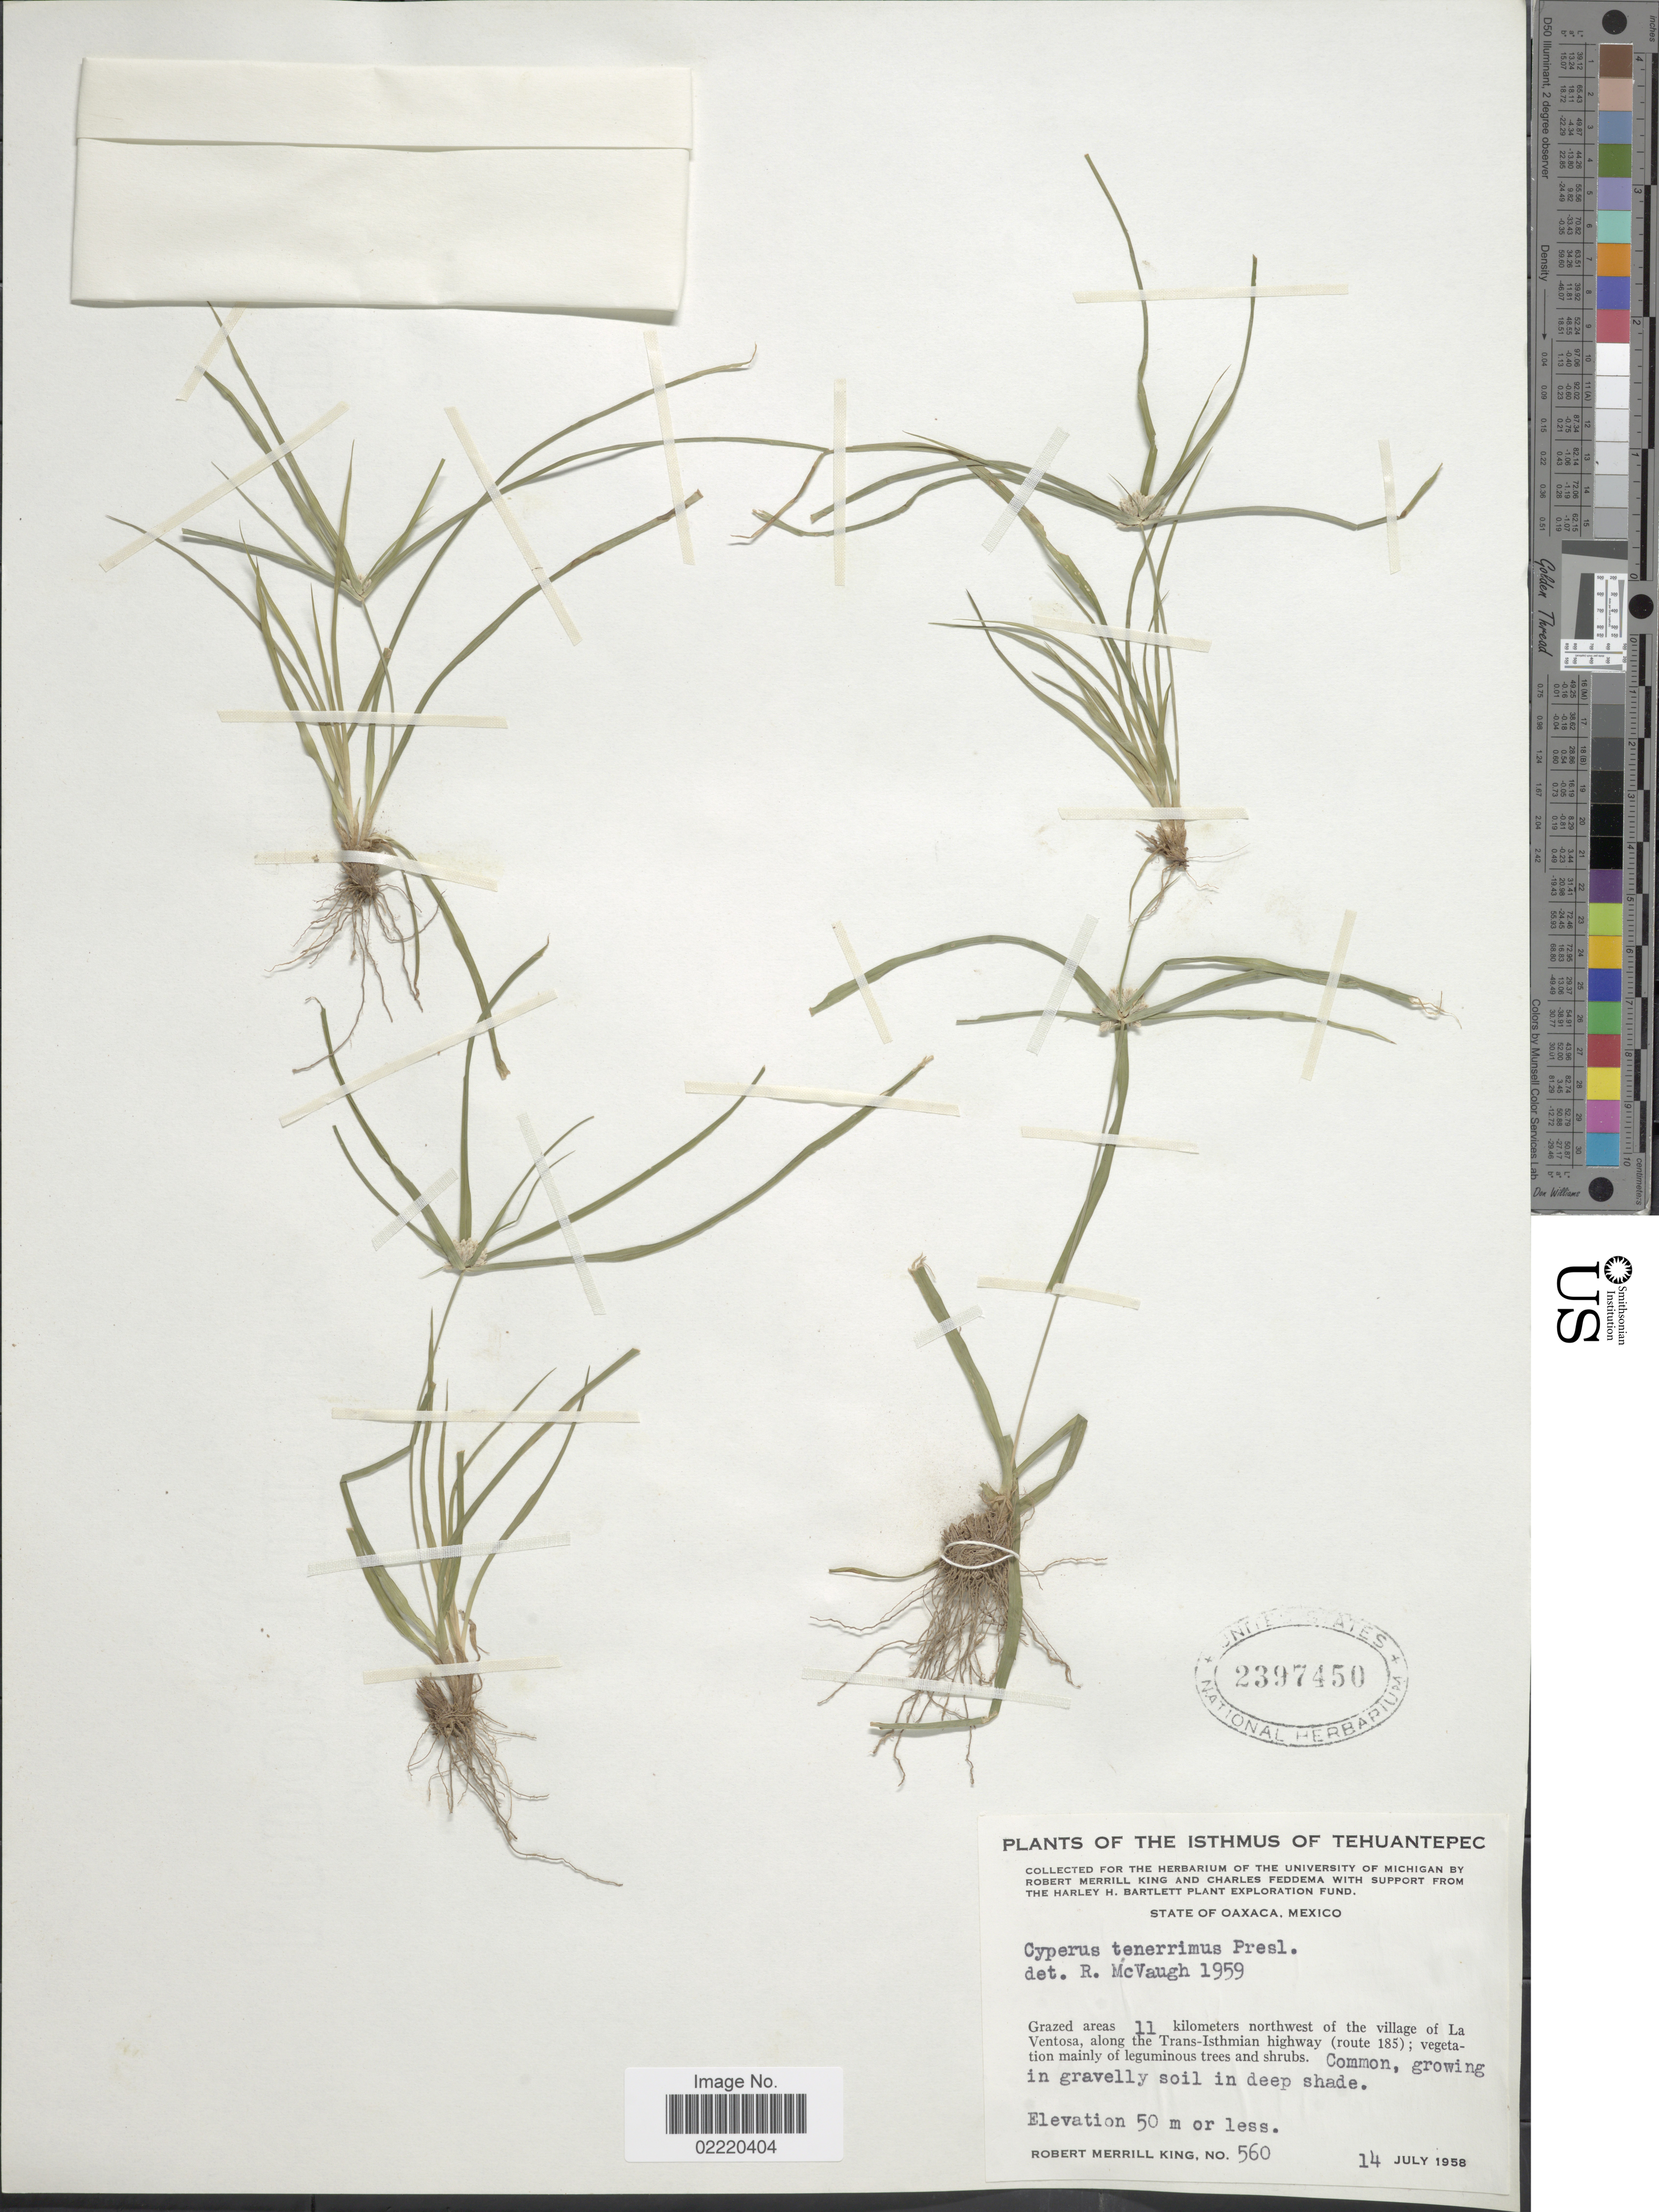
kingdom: Plantae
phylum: Tracheophyta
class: Liliopsida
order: Poales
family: Cyperaceae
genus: Cyperus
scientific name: Cyperus tenerrimus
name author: J. Presl & C. Presl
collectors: R. M. King, C. Feddema & The Harley Bartlett Plant Exploration Fund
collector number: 560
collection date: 1958-07-14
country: Mexico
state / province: Oaxaca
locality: The Isthmus of Tehuantepec, grazed area 11 kilometers northwest of the village of La Ventosa, along the Trans-Isthmian highway (route 185).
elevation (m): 50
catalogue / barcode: US 2397450